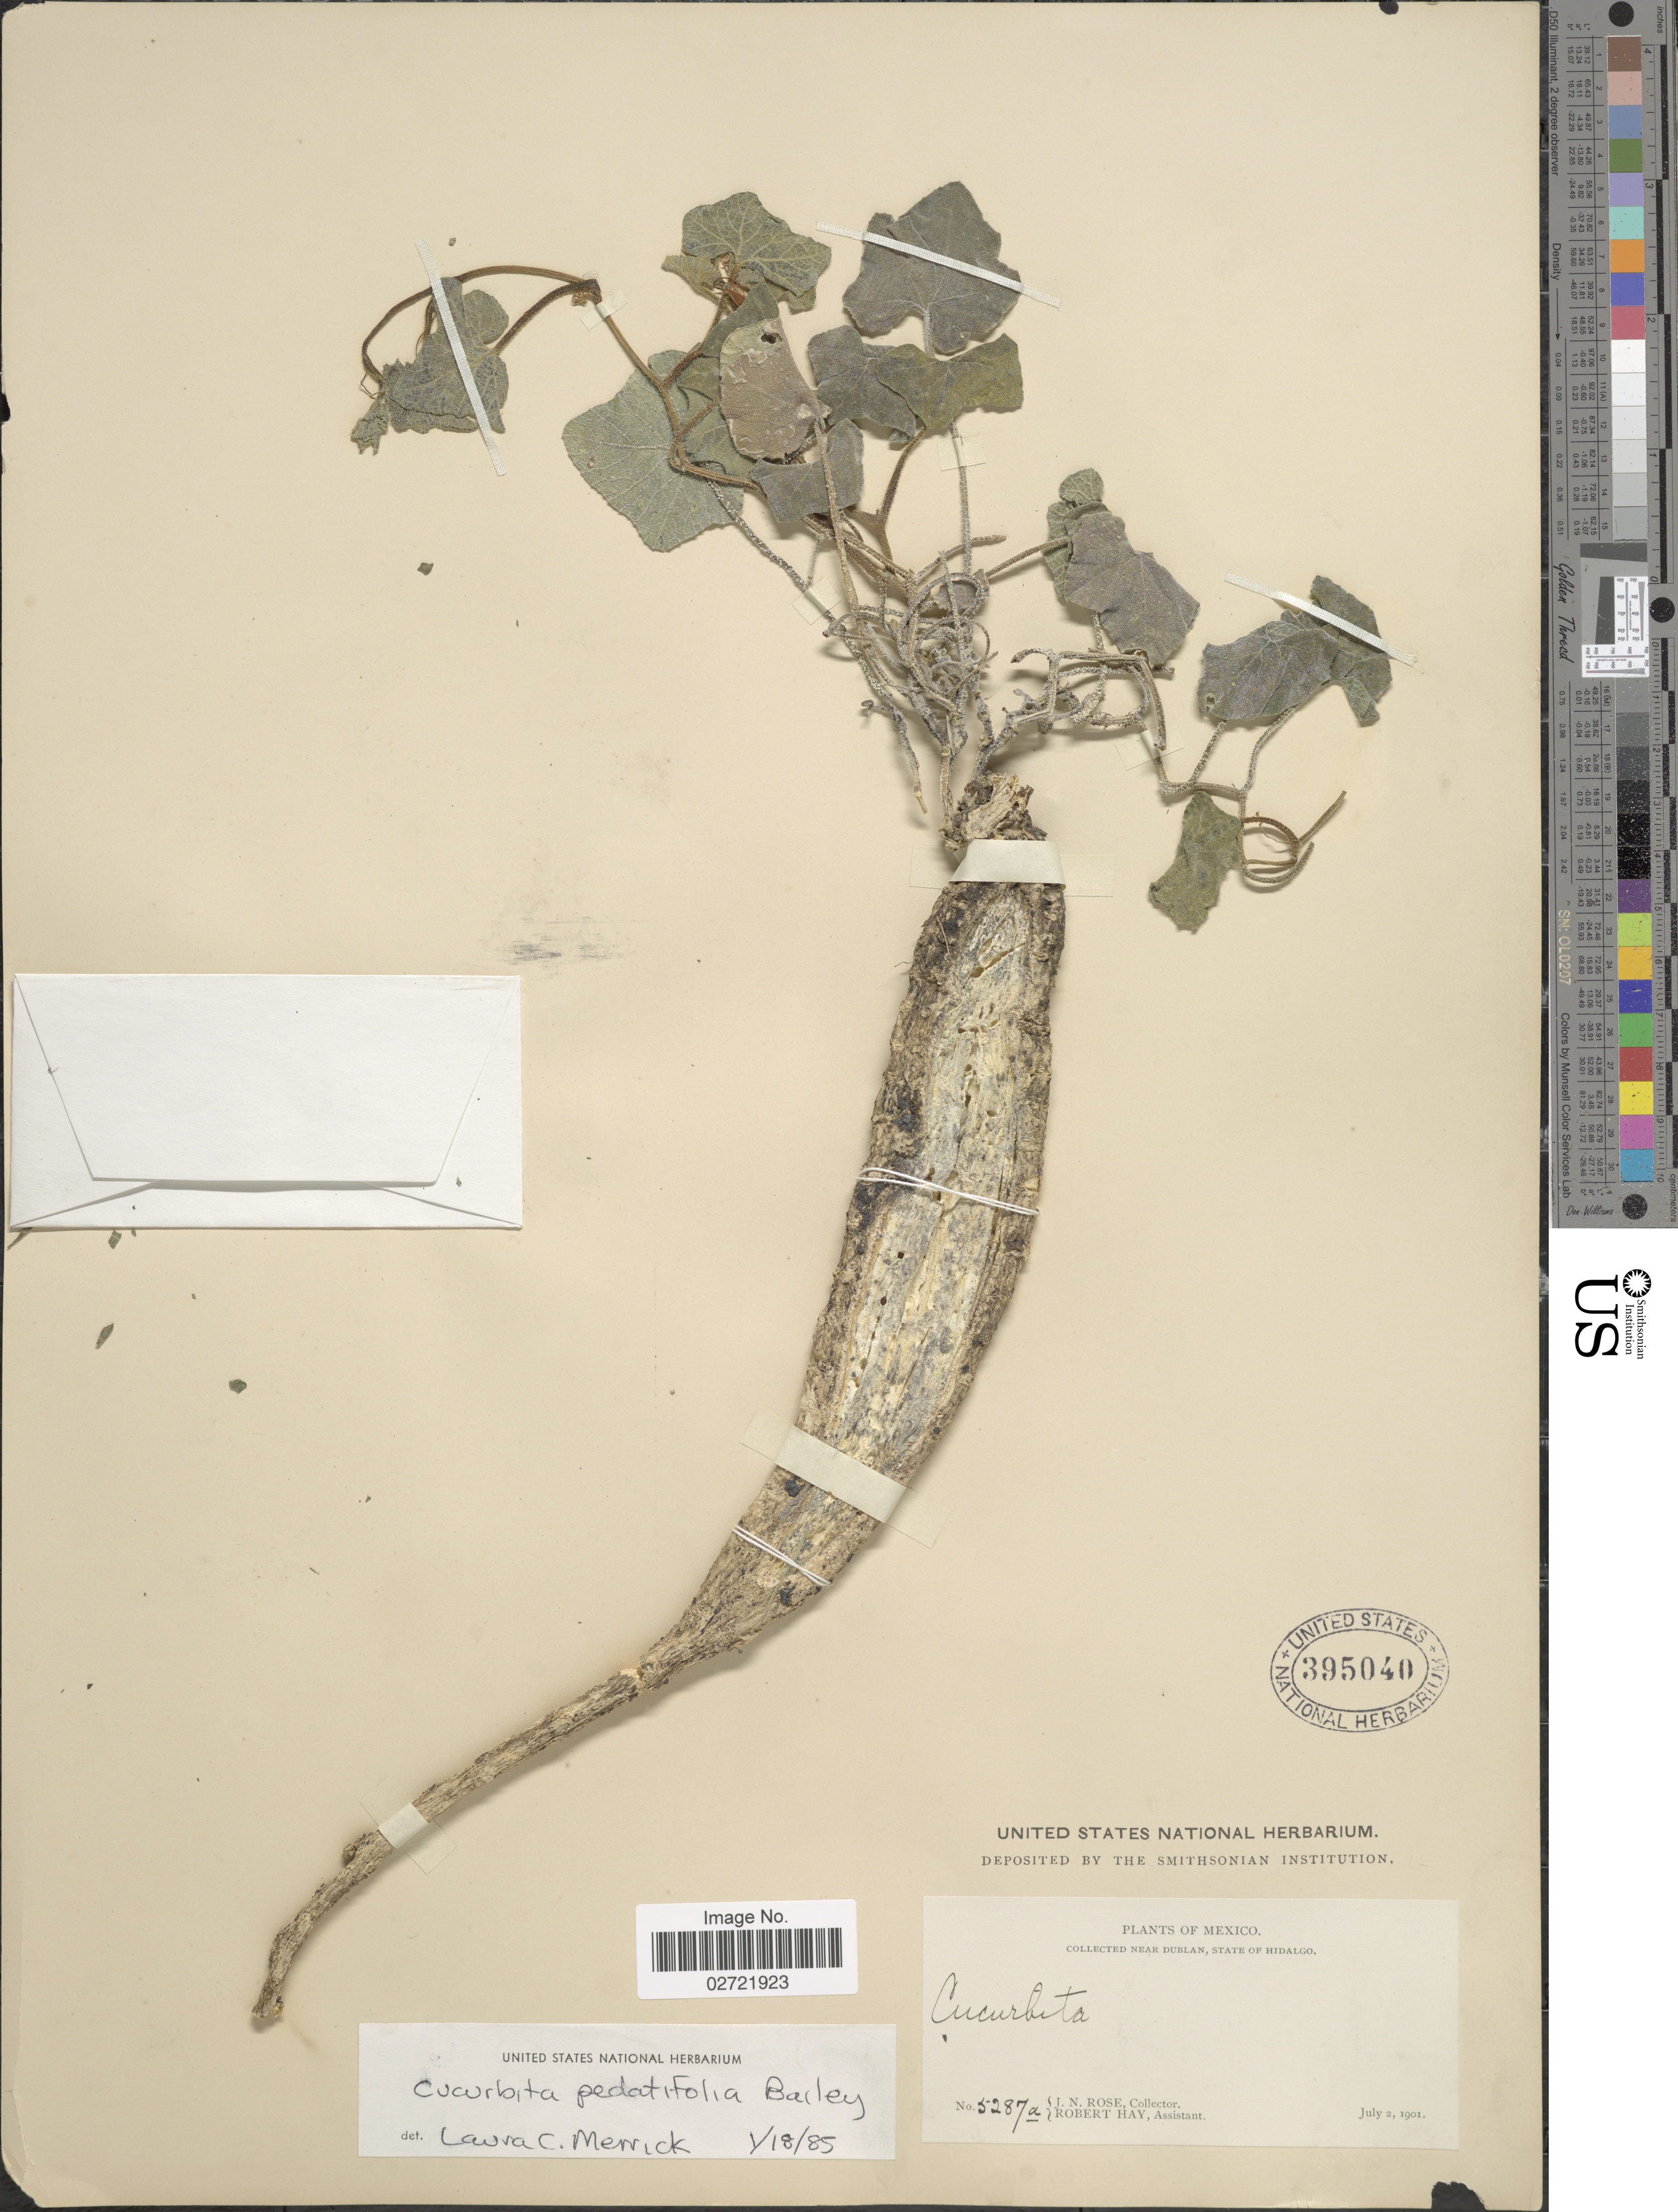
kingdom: Plantae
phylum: Tracheophyta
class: Magnoliopsida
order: Cucurbitales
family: Cucurbitaceae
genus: Cucurbita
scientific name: Cucurbita pedatifolia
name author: L.H. Bailey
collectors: J. N. Rose & R. H. Hay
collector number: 5287a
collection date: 1901-07-02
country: Mexico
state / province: Hidalgo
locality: Near Dublan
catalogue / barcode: US 395040